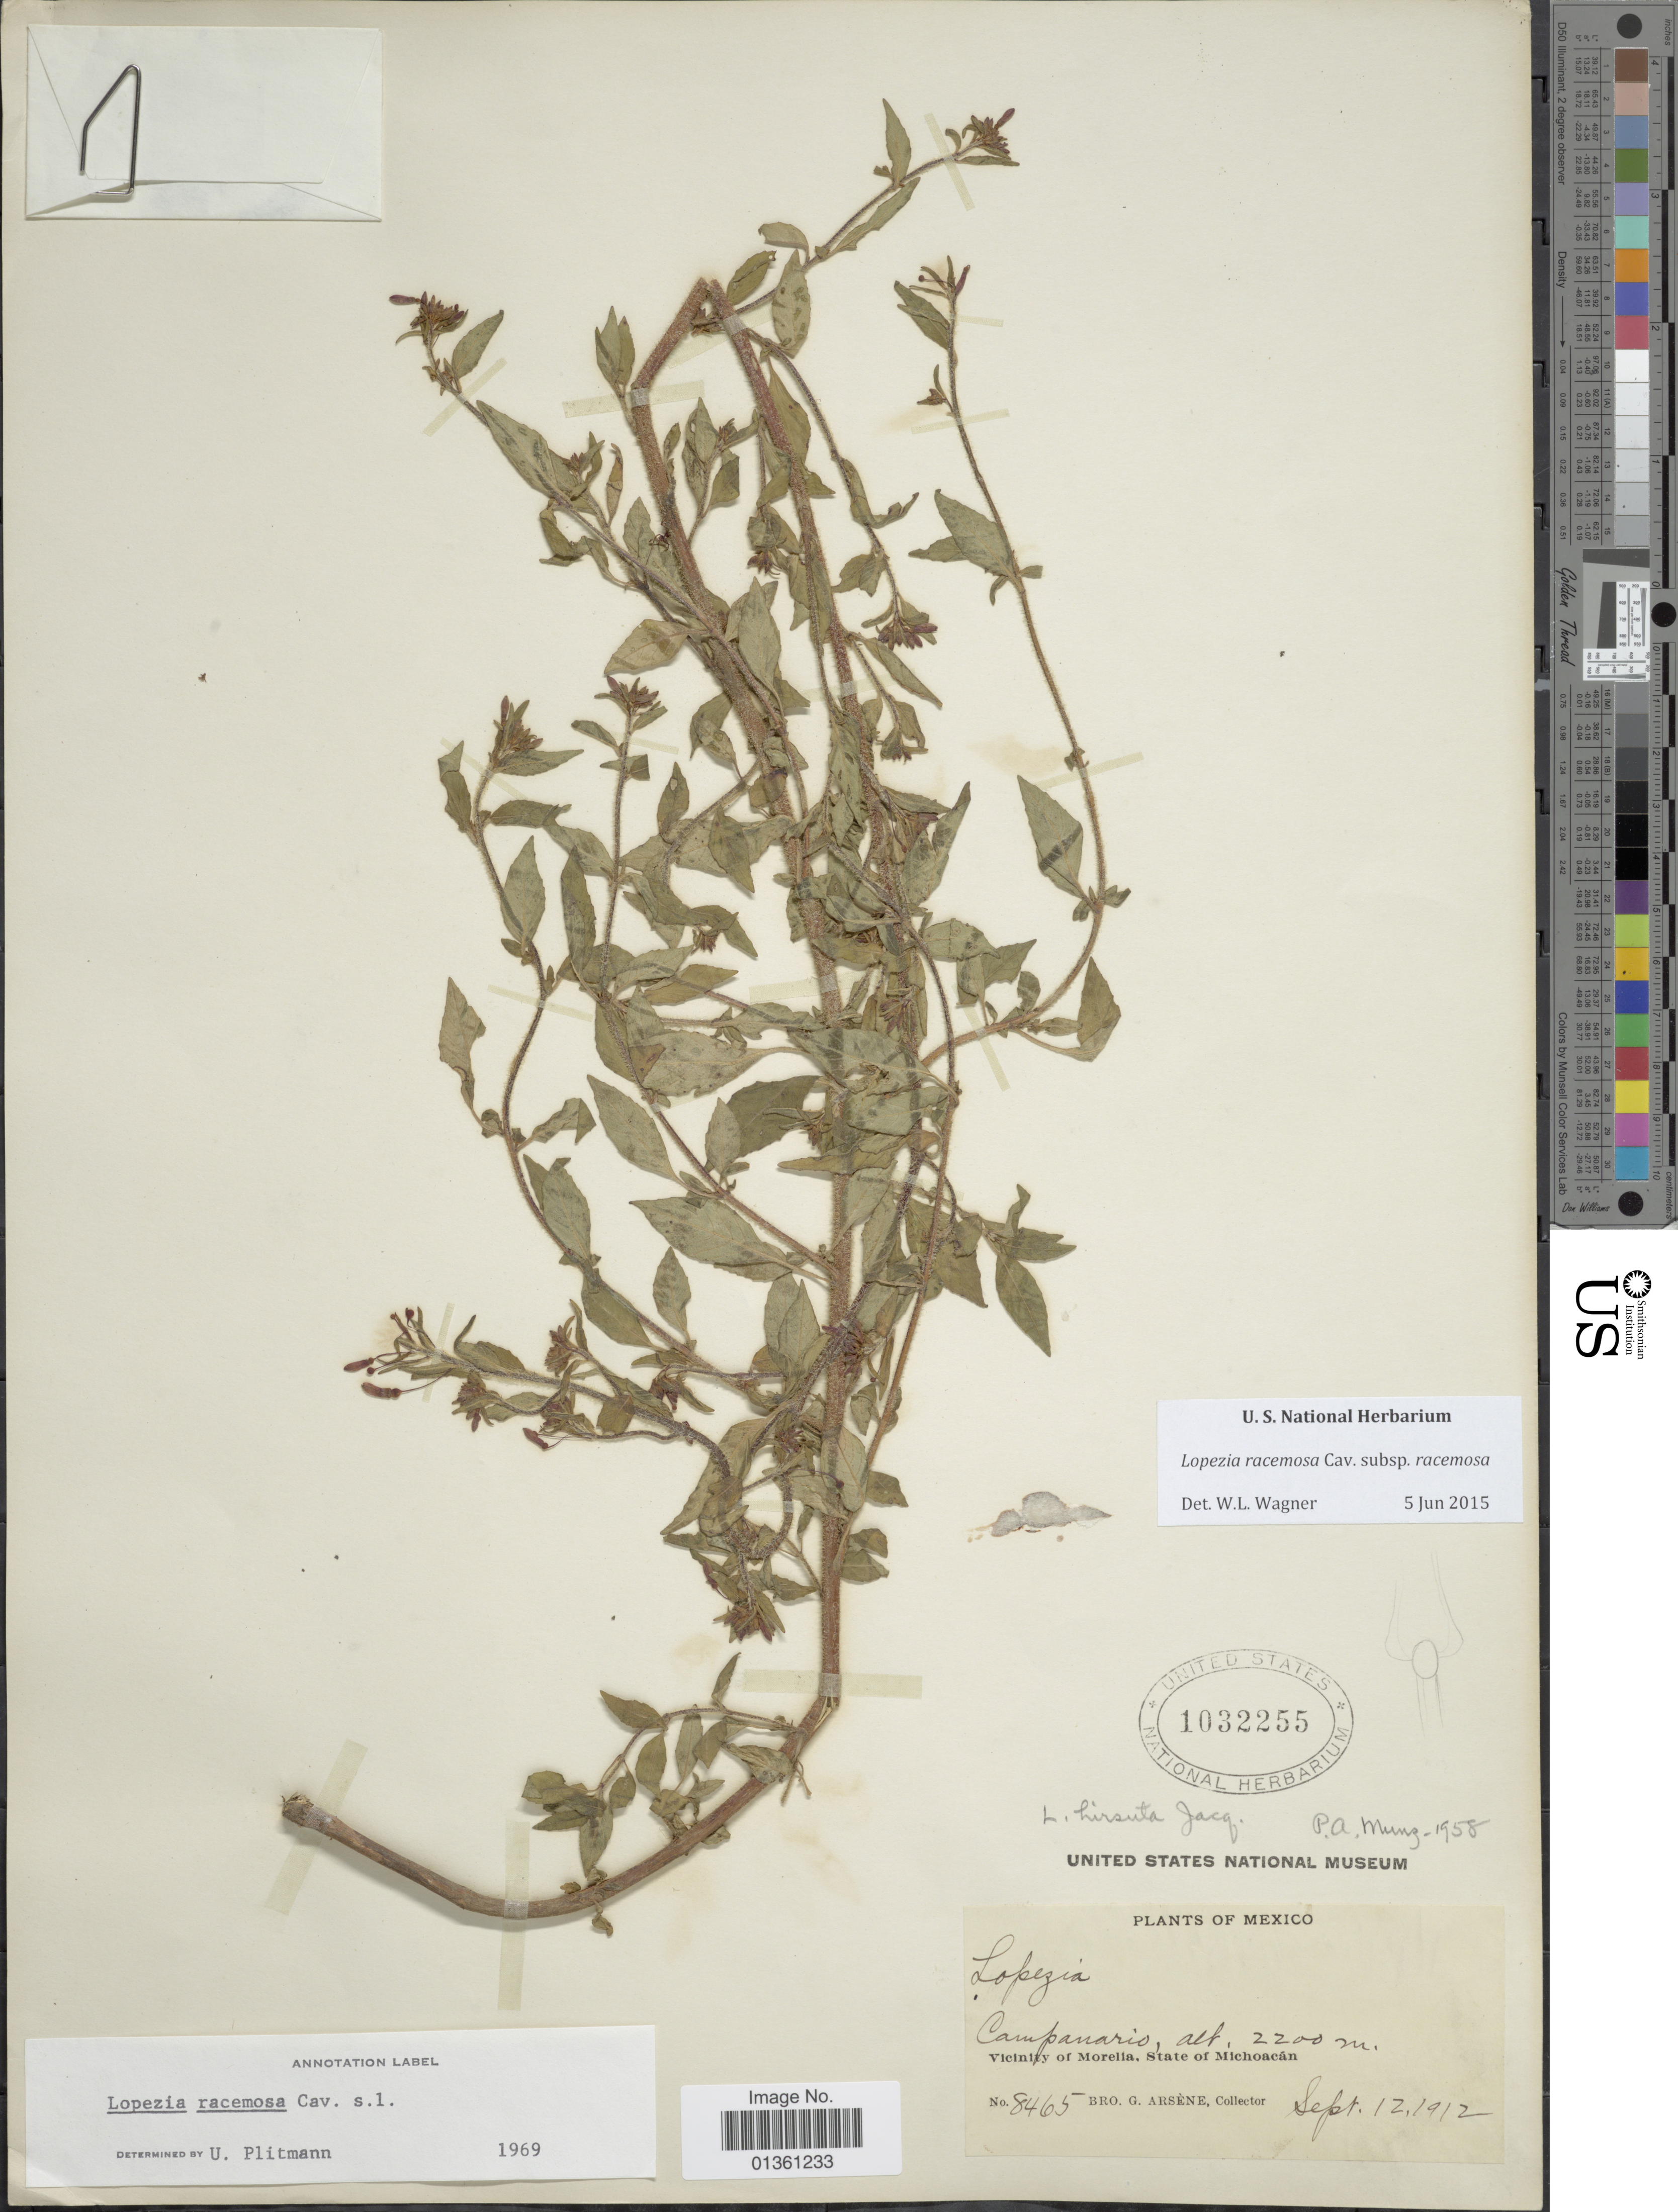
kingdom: Plantae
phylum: Tracheophyta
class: Magnoliopsida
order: Myrtales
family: Onagraceae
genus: Lopezia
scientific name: Lopezia racemosa subsp. racemosa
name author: Cav.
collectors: Bro. G. Arsène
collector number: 8465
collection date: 1912-09-12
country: Mexico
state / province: Michoacán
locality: Campanario. Vicinity of Morelia.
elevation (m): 2200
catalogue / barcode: US 1032255